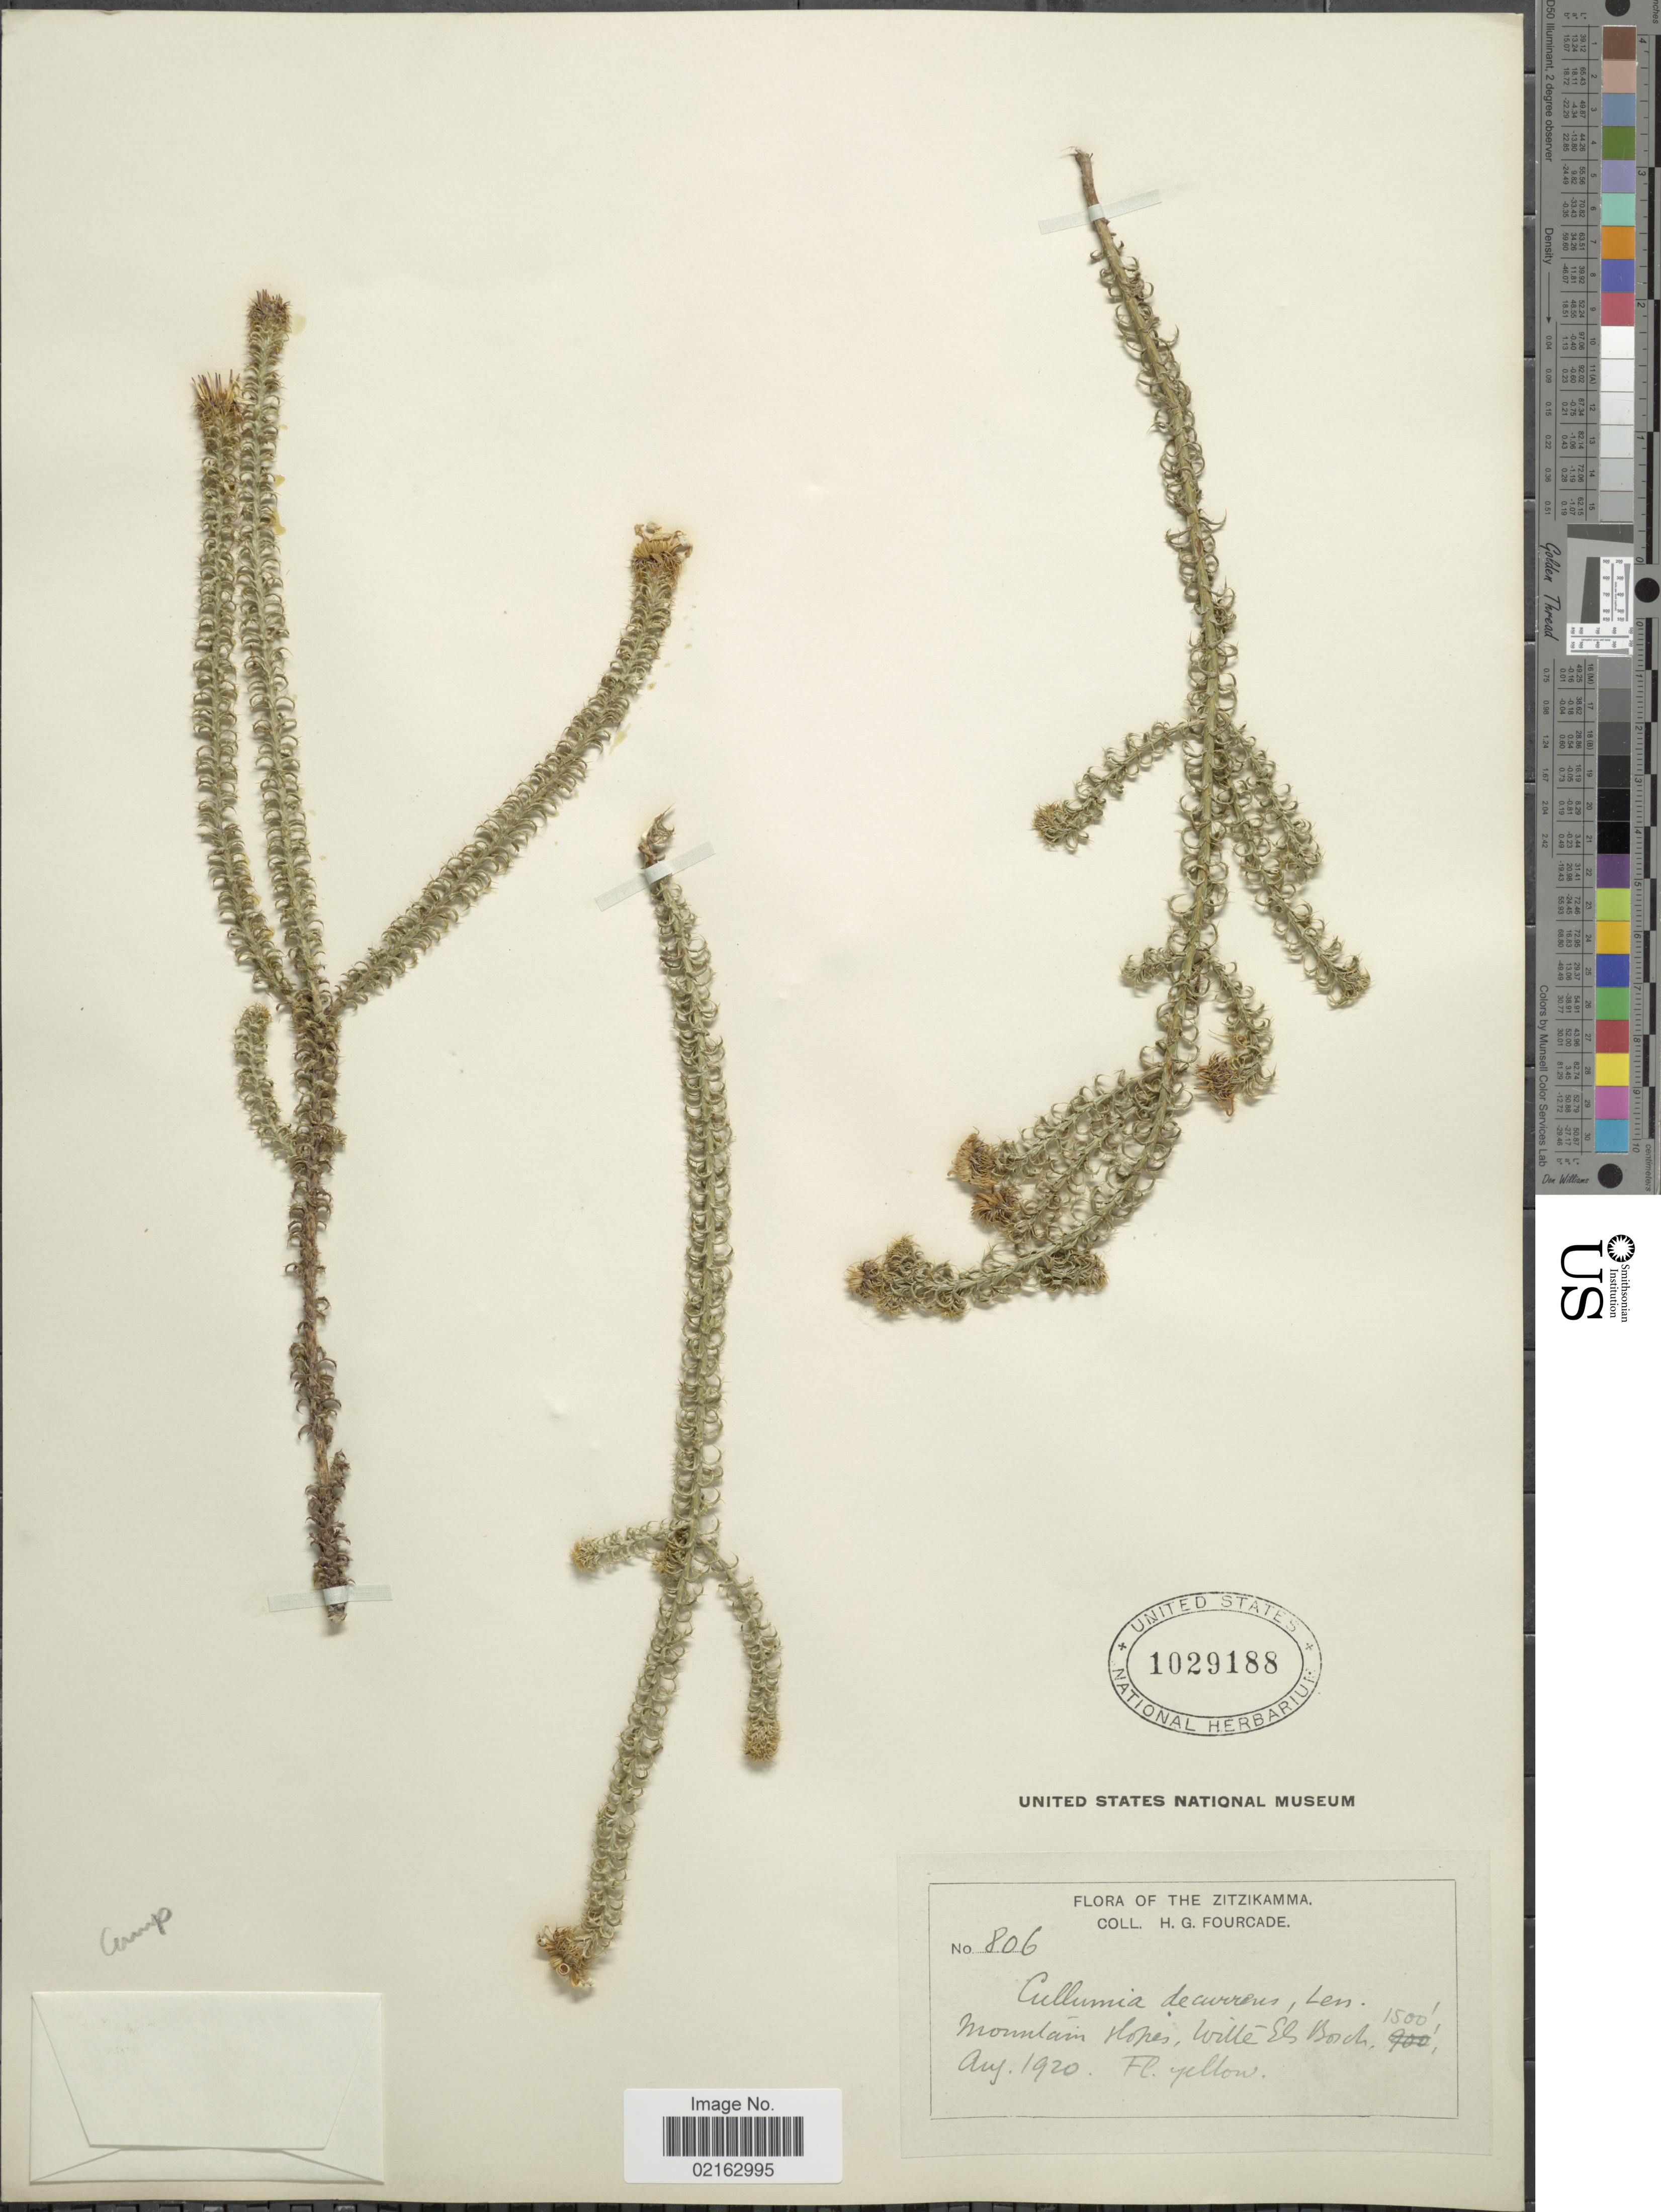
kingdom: Plantae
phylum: Tracheophyta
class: Magnoliopsida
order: Asterales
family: Asteraceae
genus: Cullumia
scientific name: Cullumia decurrens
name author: Less.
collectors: H. G. Fourcade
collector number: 806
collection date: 1920-08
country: South Africa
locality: Zitzikamma. Mountain slopes, Witte Els Bosch.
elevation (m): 457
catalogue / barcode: US 1029188